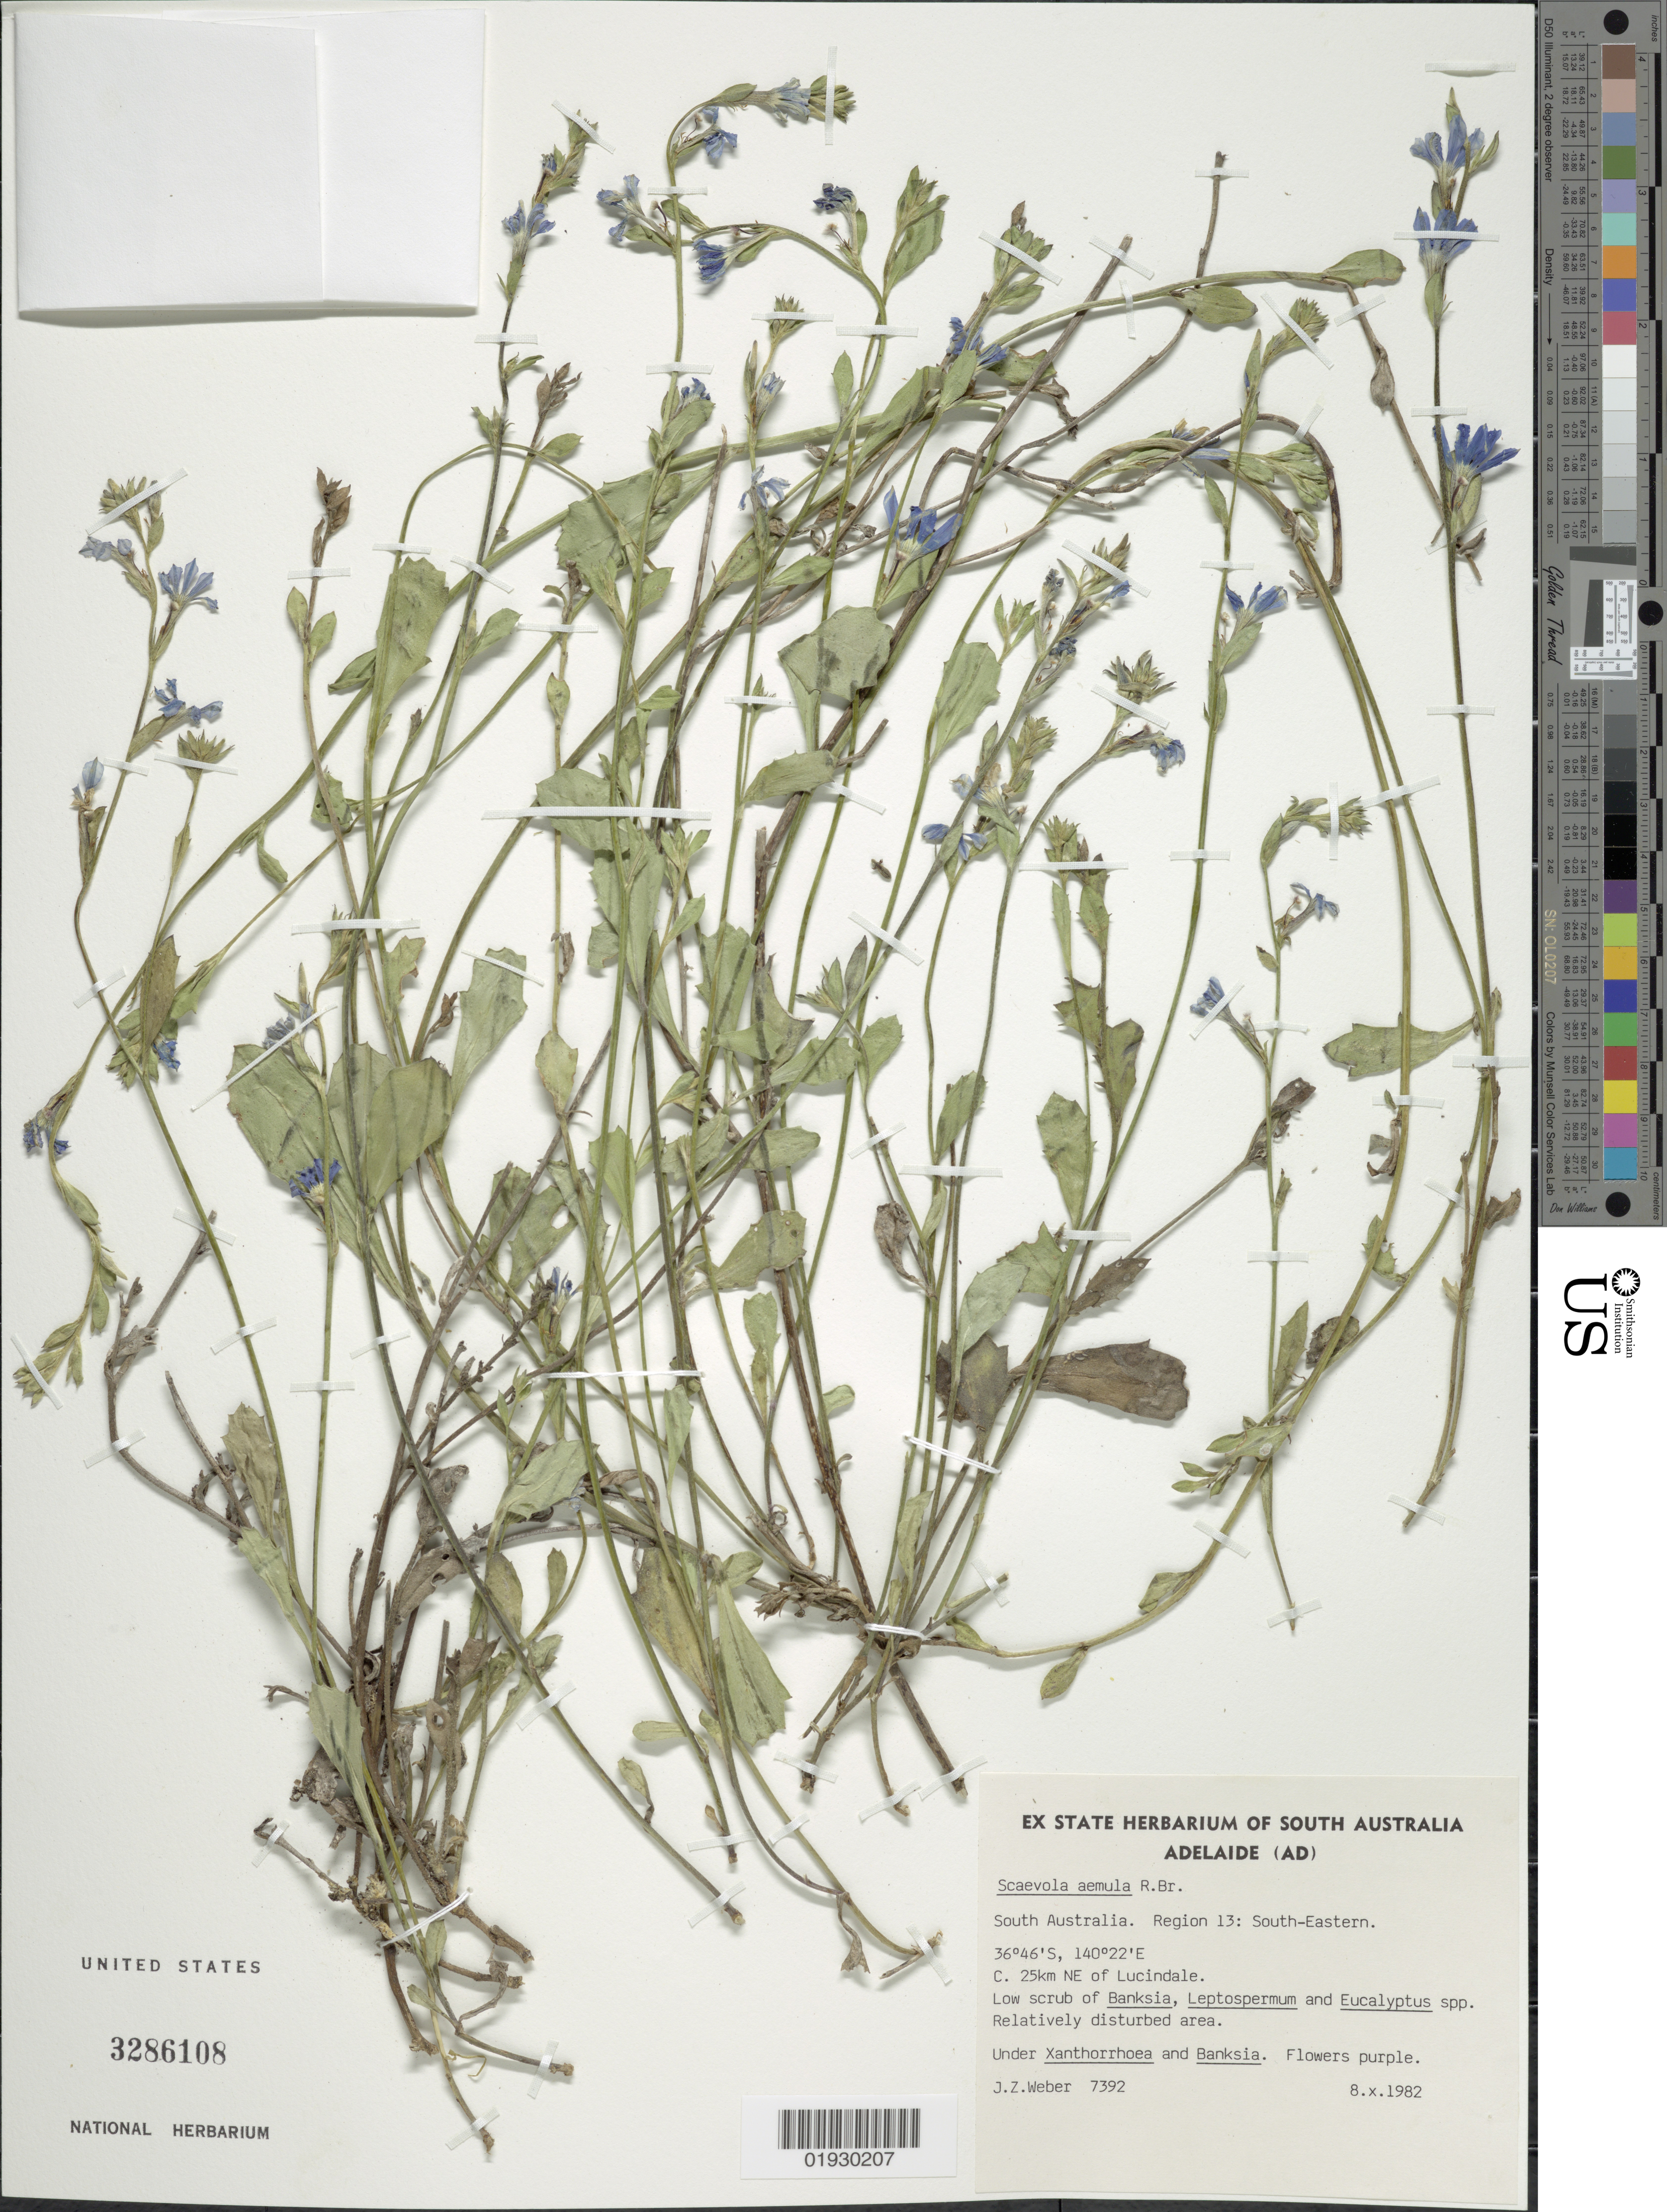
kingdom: Plantae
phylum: Tracheophyta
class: Magnoliopsida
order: Asterales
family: Goodeniaceae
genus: Scaevola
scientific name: Scaevola aemula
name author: R. Br.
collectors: J.Z. Weber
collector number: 7392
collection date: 1982-10-08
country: Australia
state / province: South Australia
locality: Region 13: South-Eastern. C. 25km NE of Lucindale.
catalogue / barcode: US 3286108